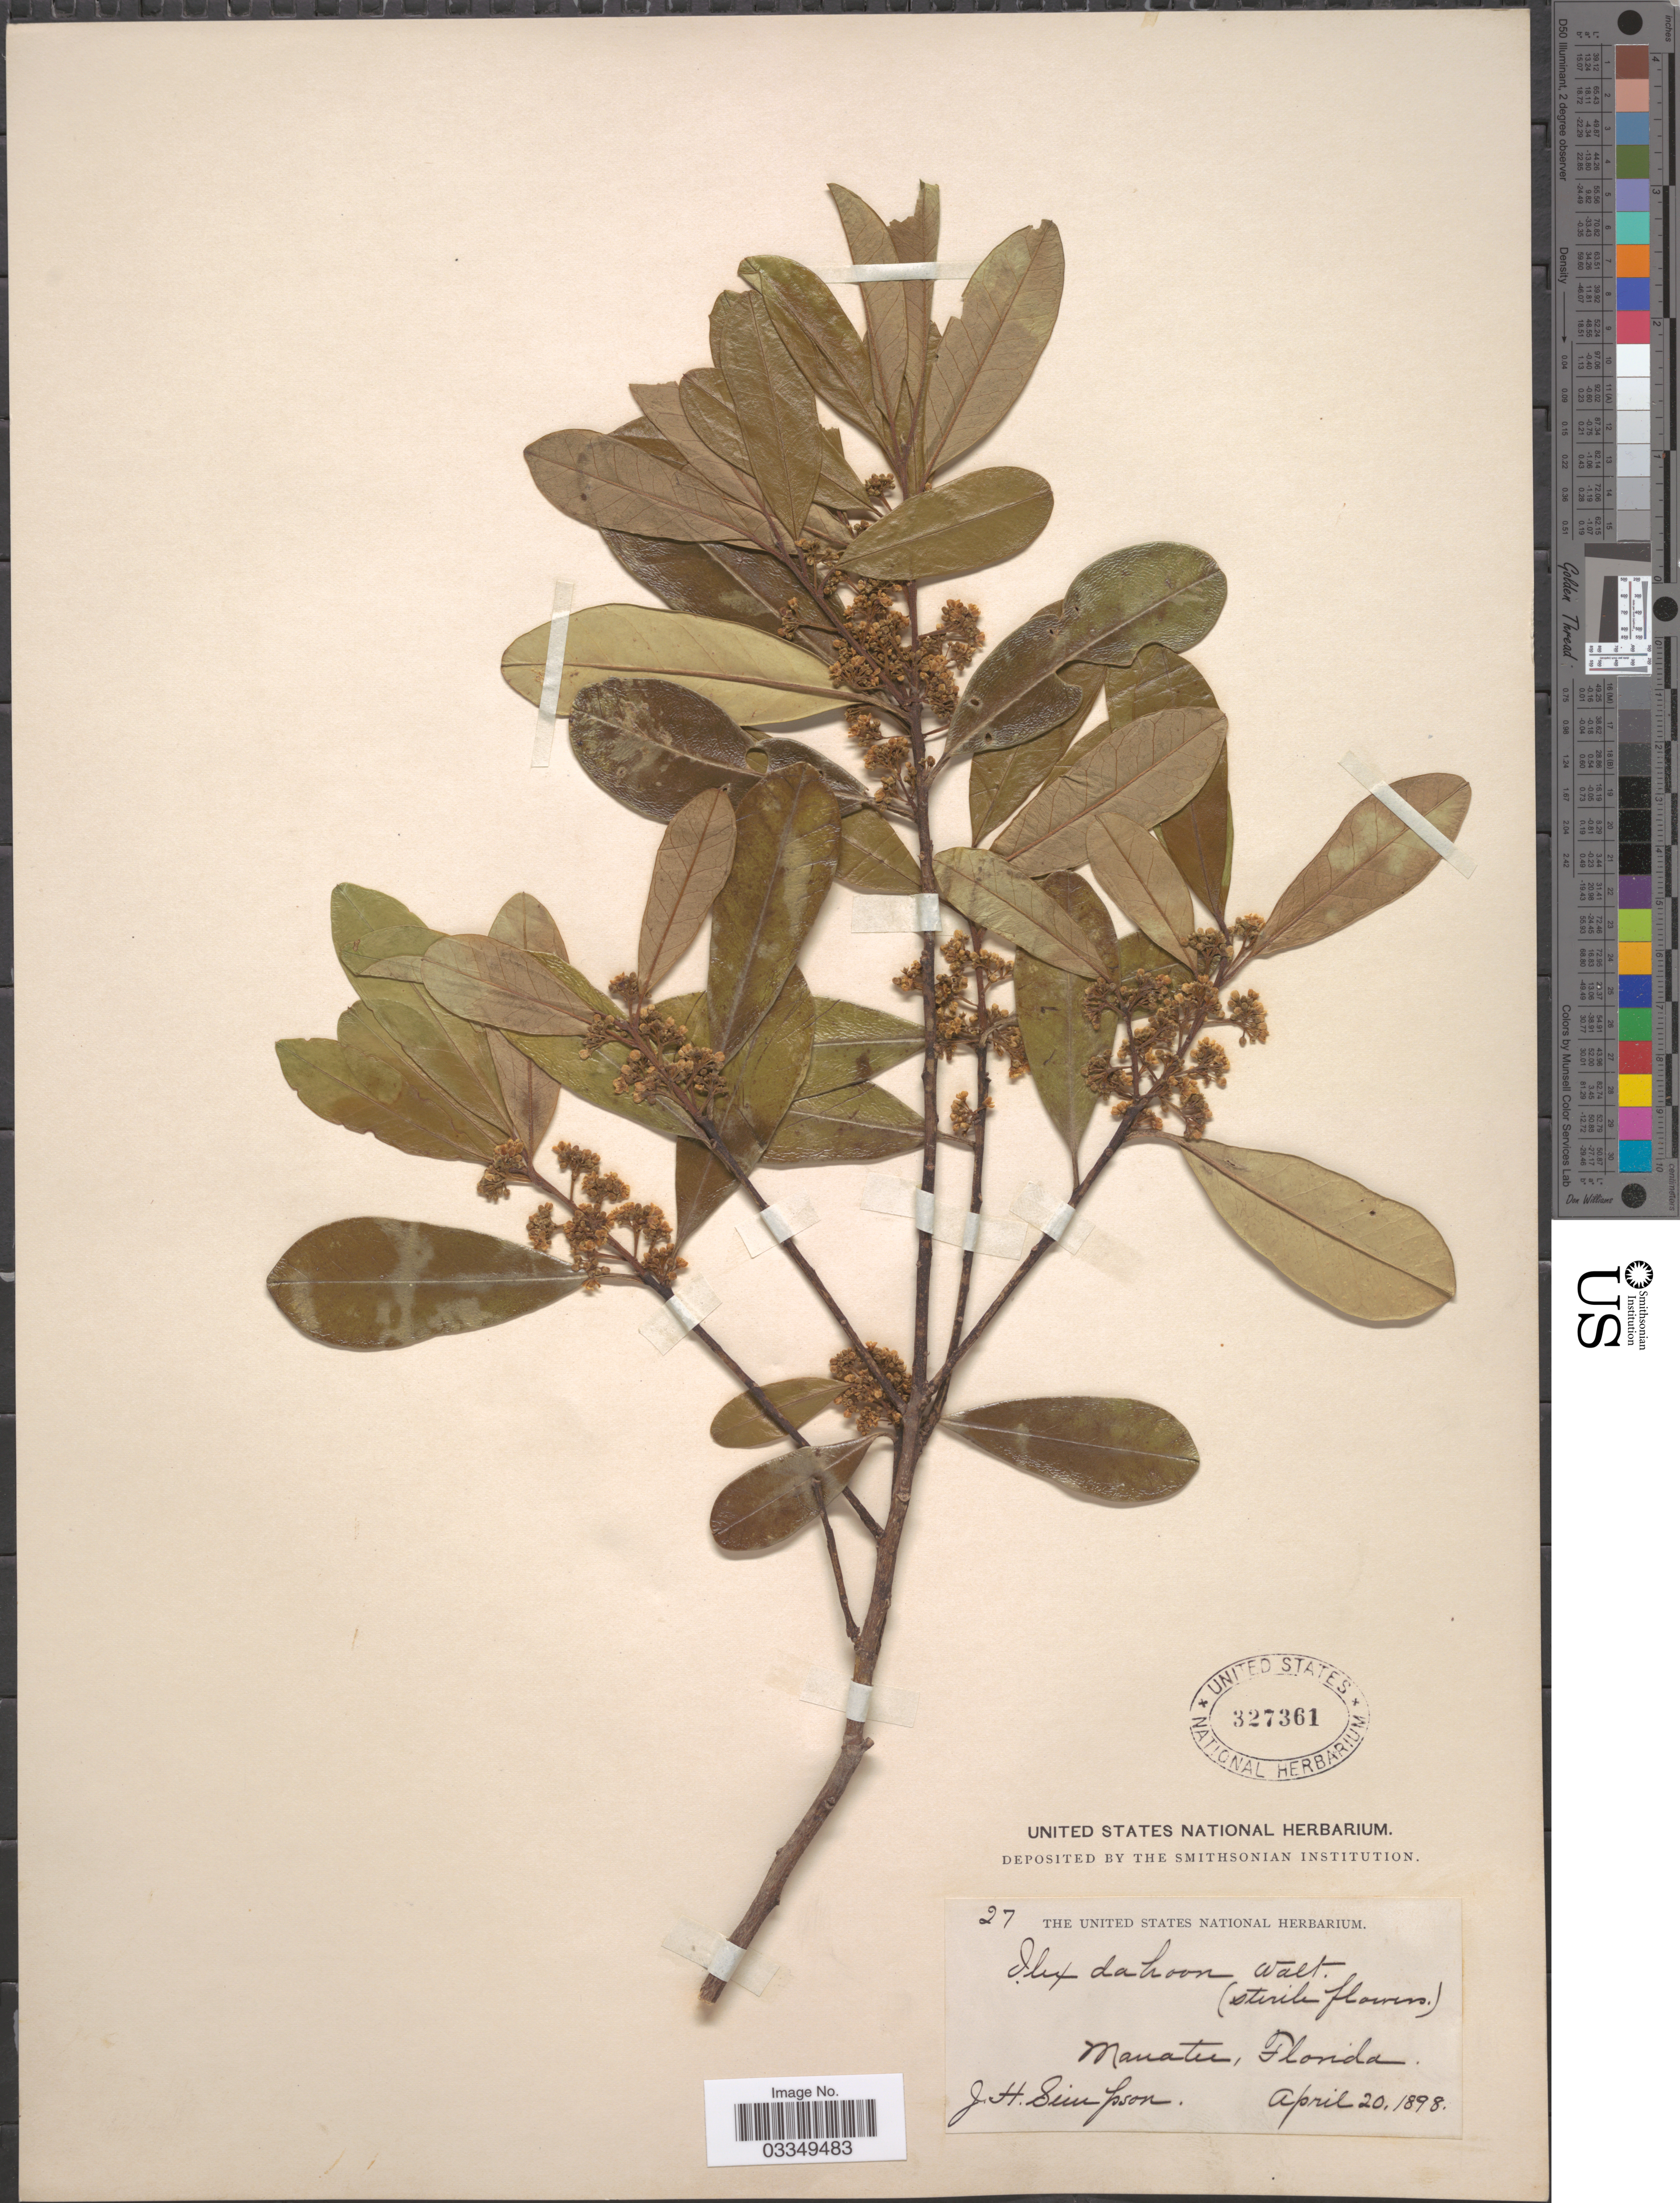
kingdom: Plantae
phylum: Tracheophyta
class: Magnoliopsida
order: Aquifoliales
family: Aquifoliaceae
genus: Ilex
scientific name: Ilex cassine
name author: L.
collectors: J. H. Simpson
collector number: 27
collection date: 1898-04-20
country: United States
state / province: Florida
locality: Manatee.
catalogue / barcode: US 327361